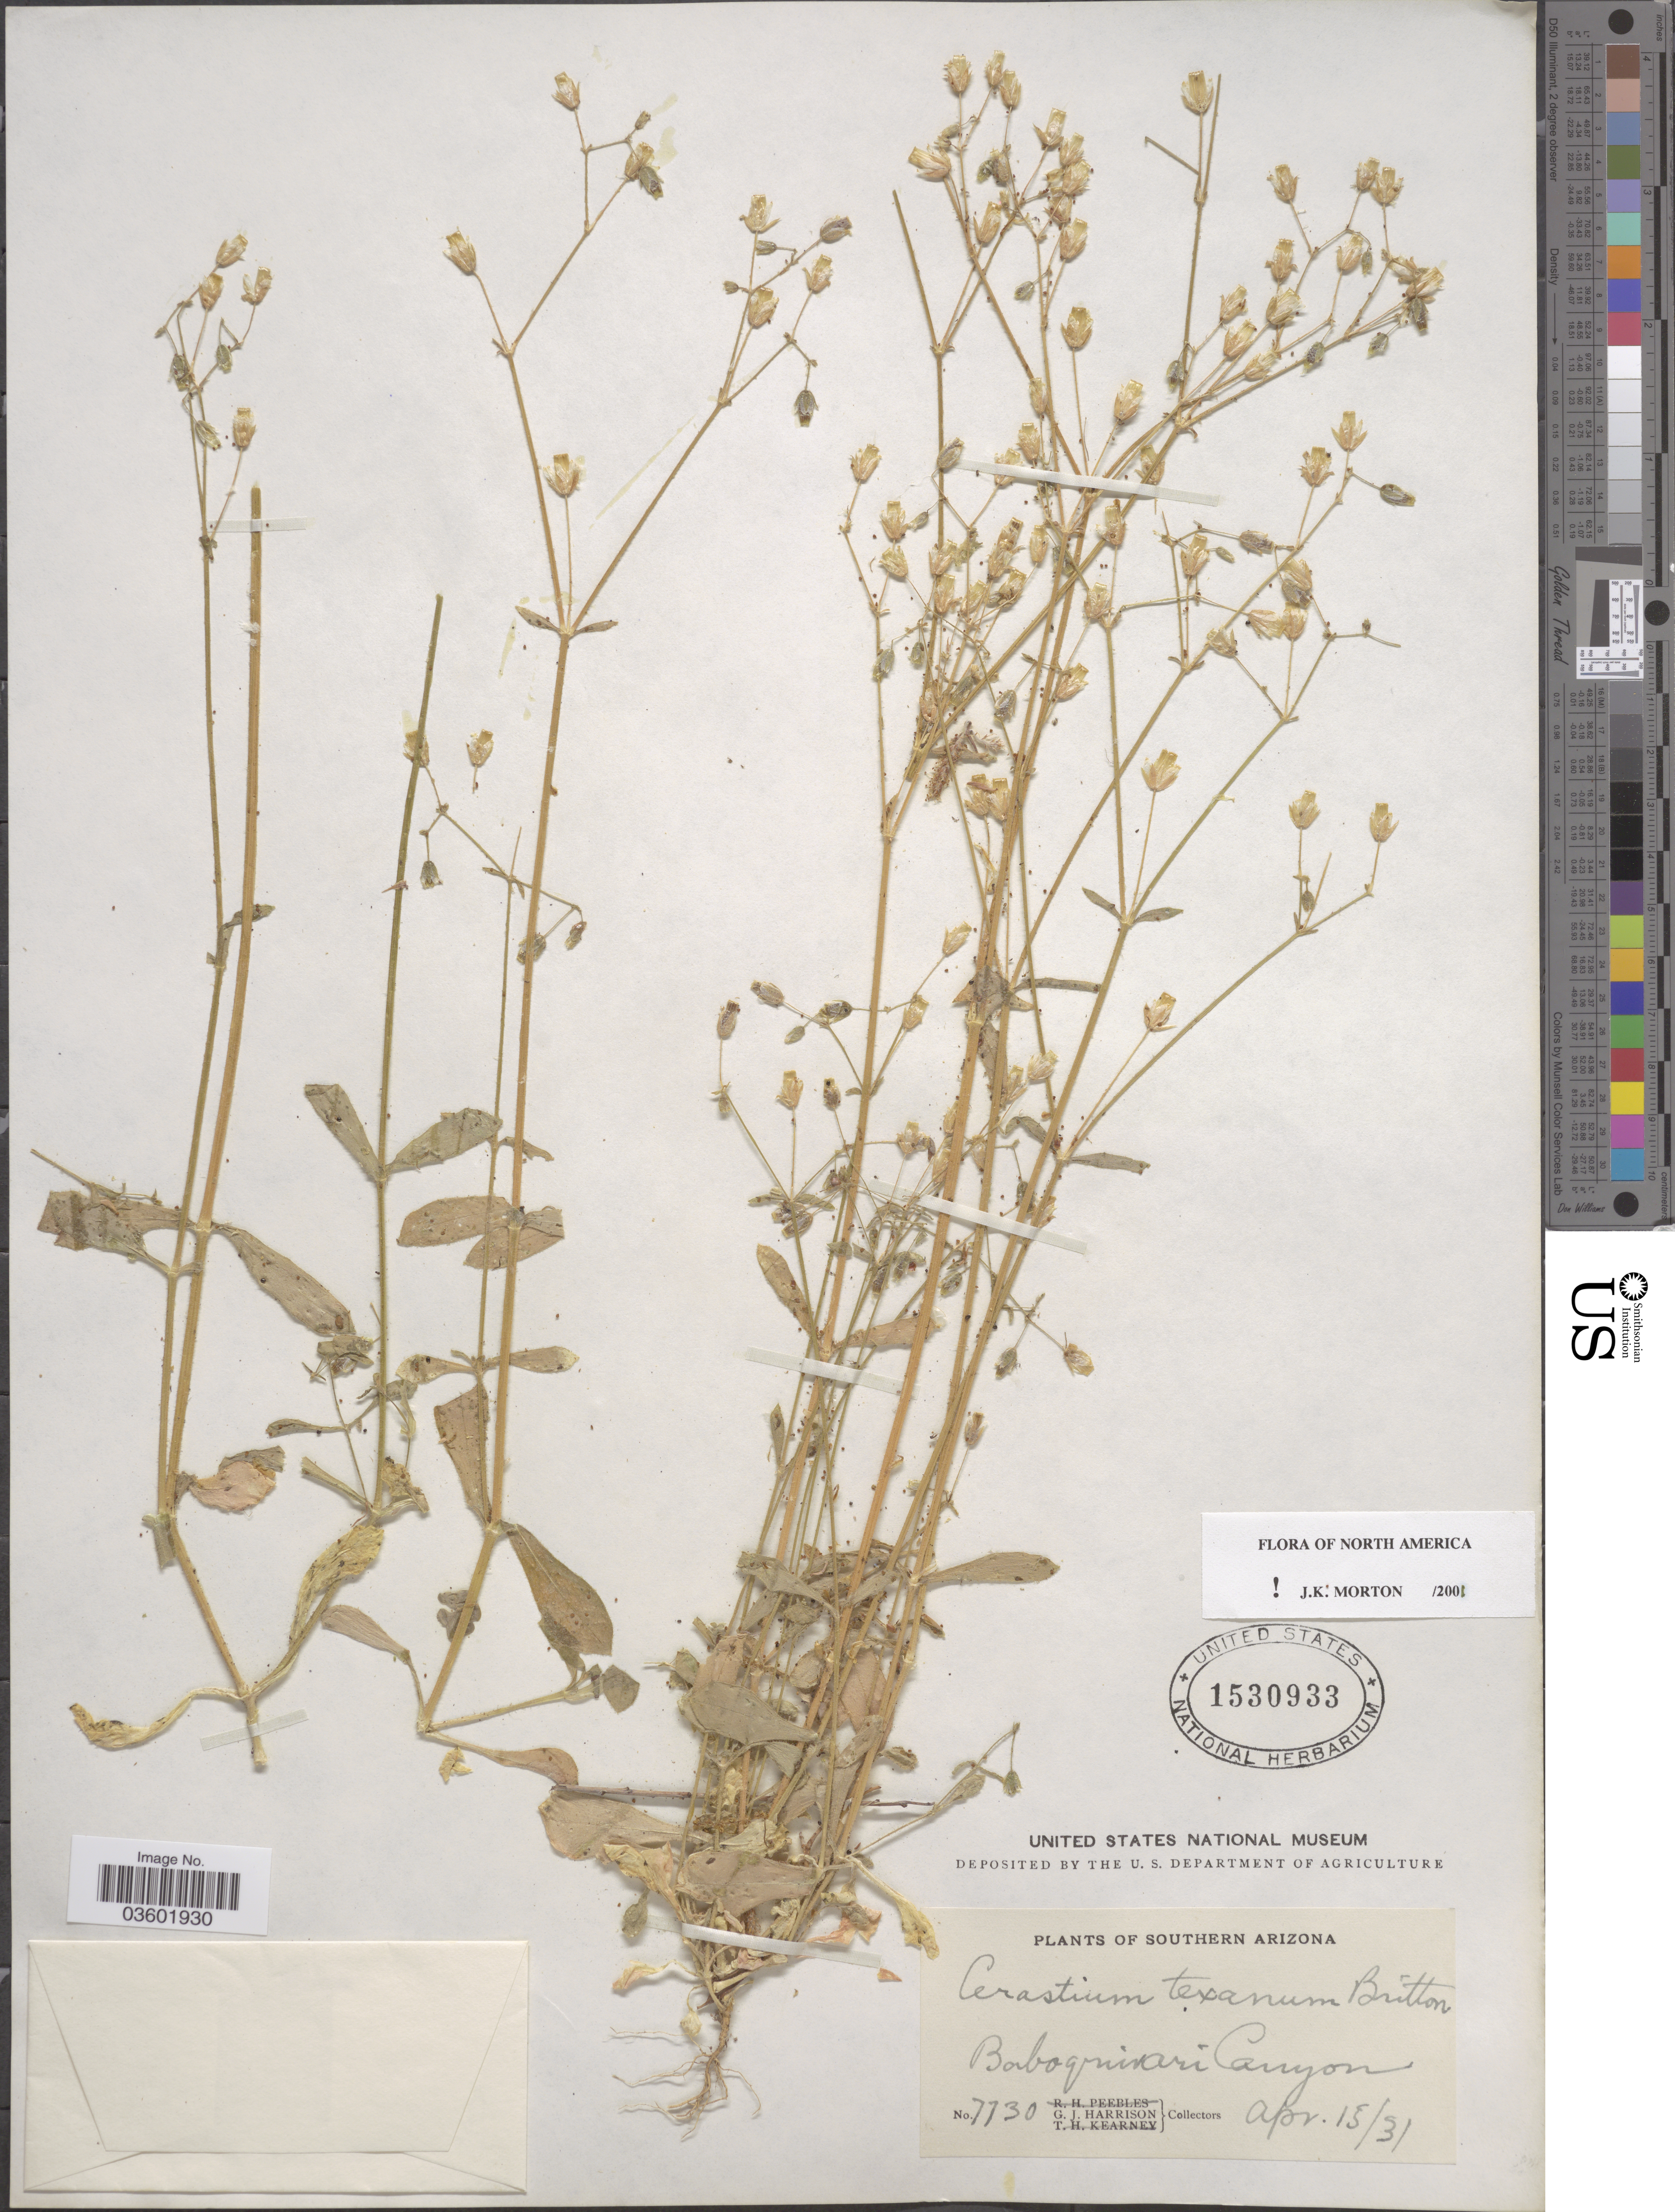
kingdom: Plantae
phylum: Tracheophyta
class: Magnoliopsida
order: Caryophyllales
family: Caryophyllaceae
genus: Cerastium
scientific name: Cerastium texanum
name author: Britton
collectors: G. J. Harrison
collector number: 7730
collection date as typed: Transcribed d/m/y: 15/4/31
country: United States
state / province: Arizona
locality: Southern Arizona. Baboquivari Canyon.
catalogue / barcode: US 1530933